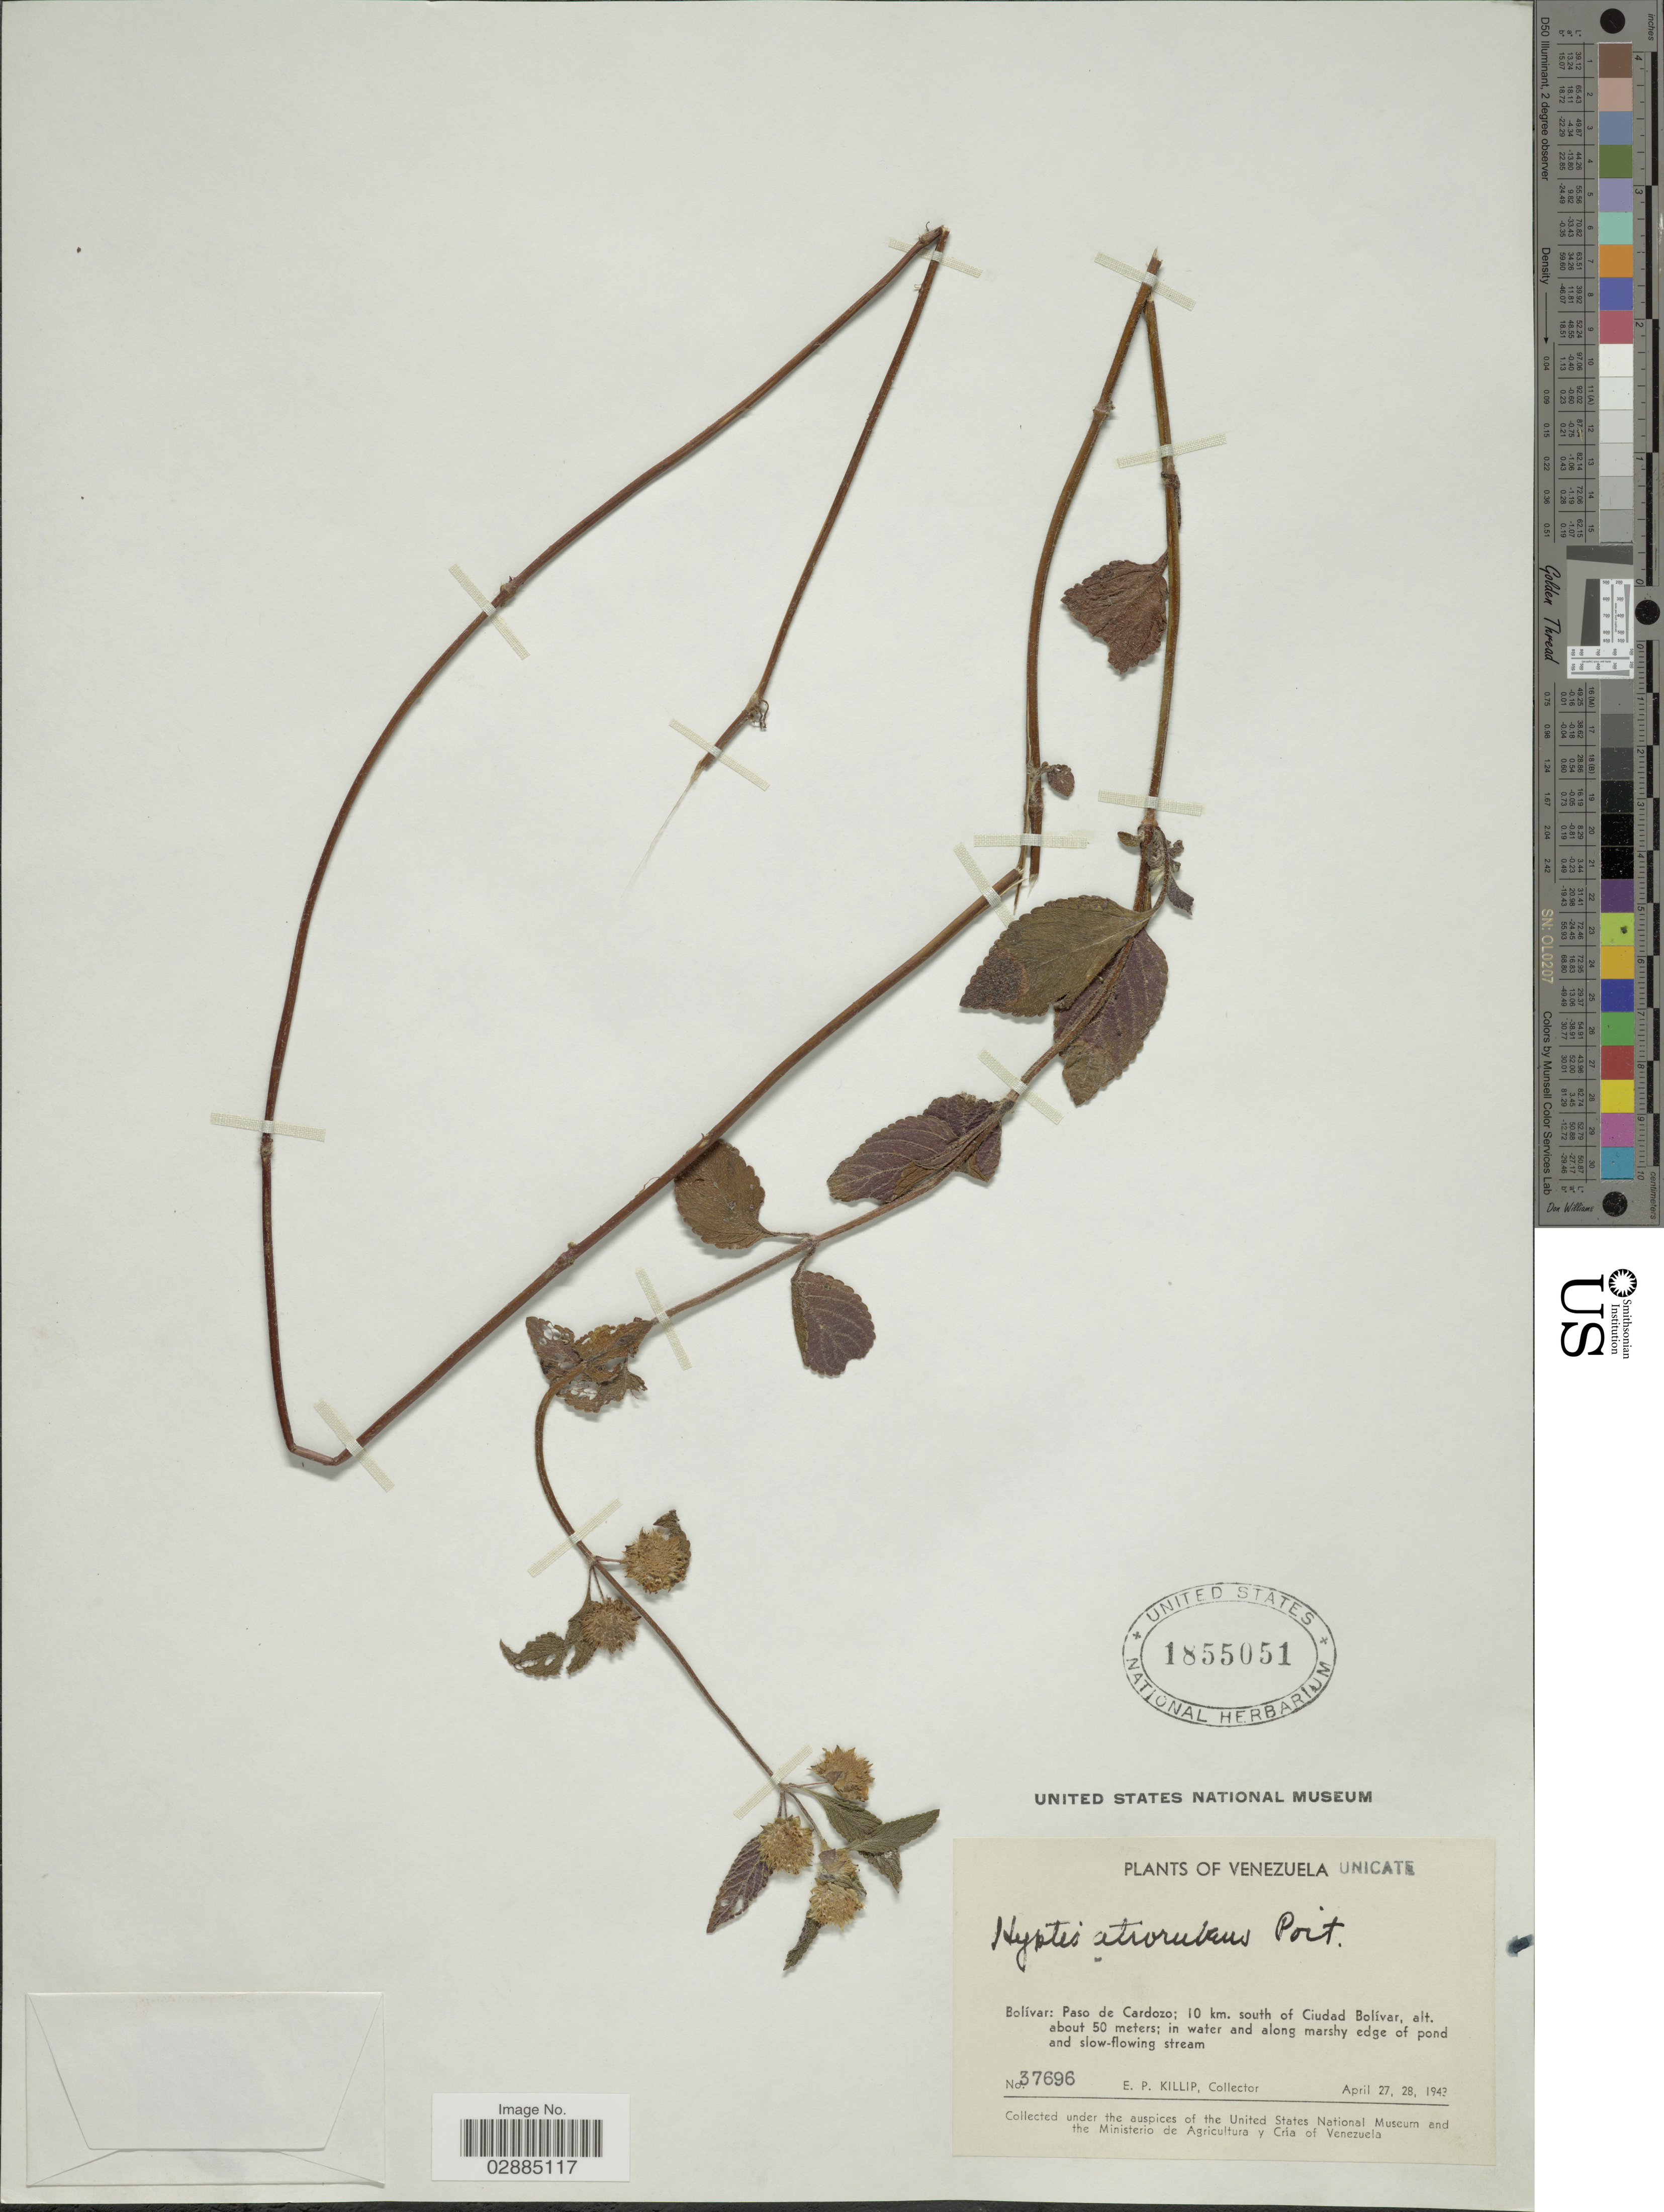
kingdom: Plantae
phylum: Tracheophyta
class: Magnoliopsida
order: Lamiales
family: Lamiaceae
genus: Hyptis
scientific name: Hyptis atrorubens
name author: Poit.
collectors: E. P. Killip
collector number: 37696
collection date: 1943-04-27/1943-04-28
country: Venezuela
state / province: Bolivar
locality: Paso de Cardozo, 10 km. south of Ciudad Bolívar.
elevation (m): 50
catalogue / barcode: US 1855051